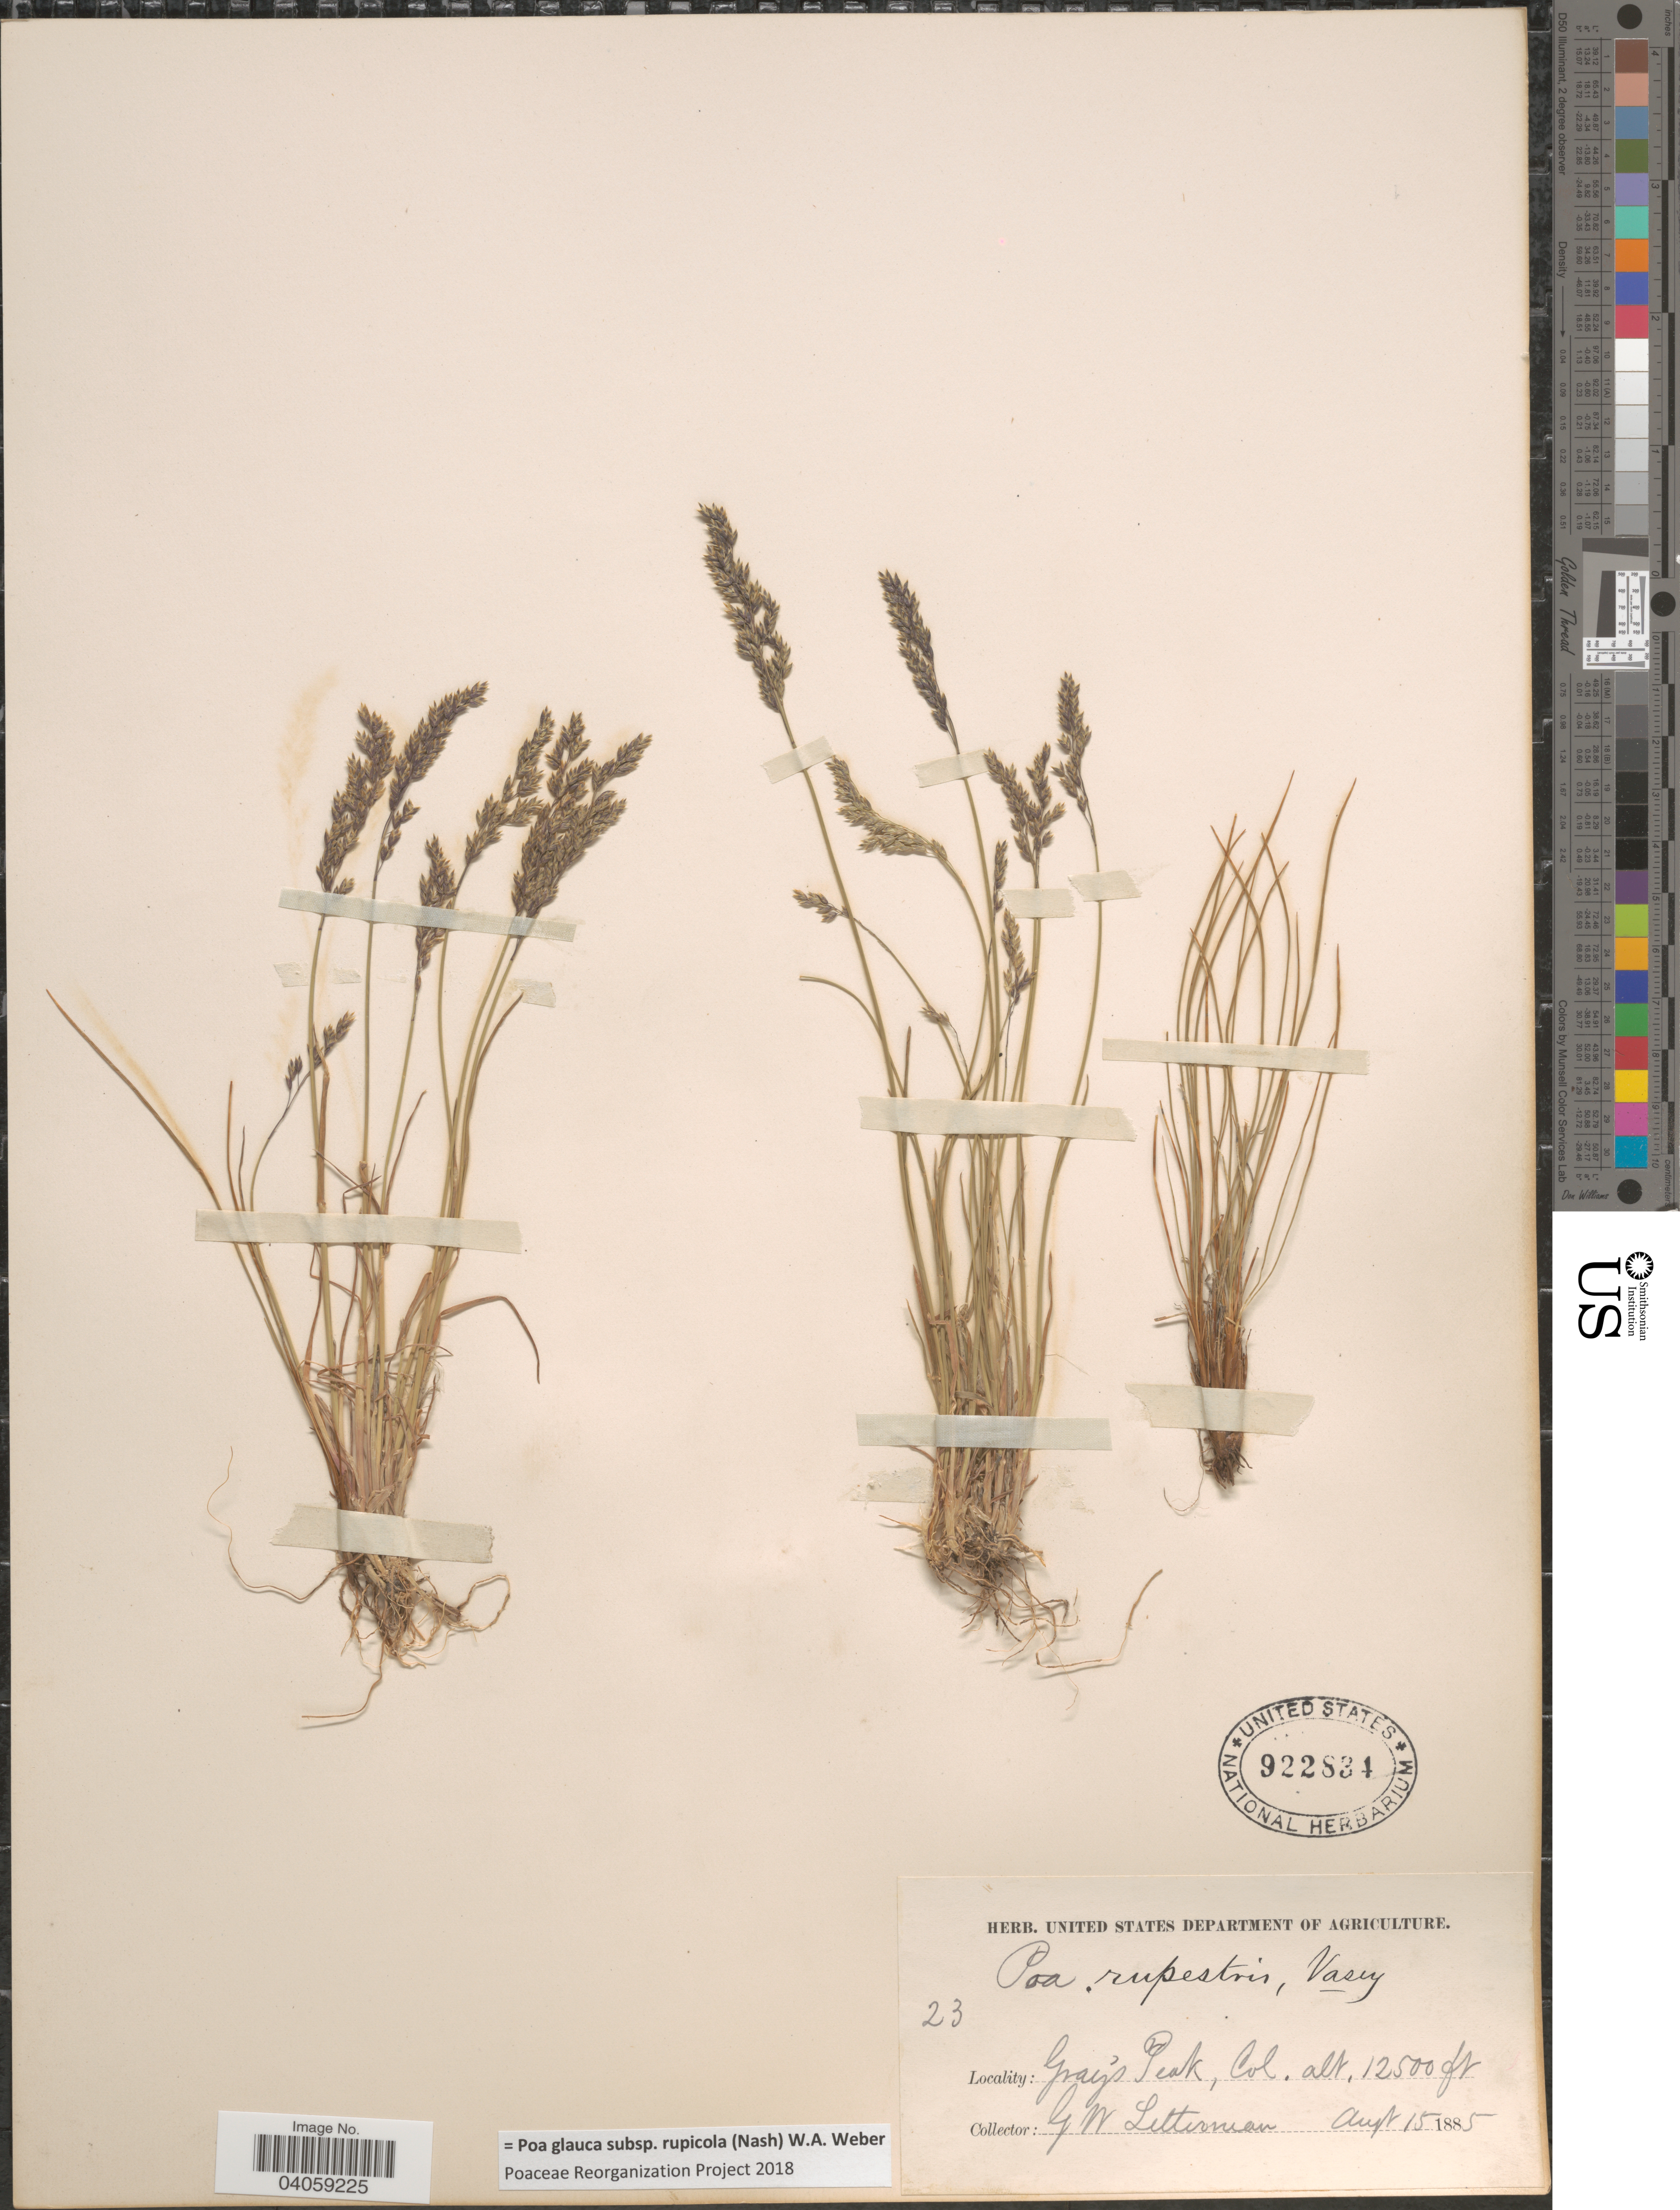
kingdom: Plantae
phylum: Tracheophyta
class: Liliopsida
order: Poales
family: Poaceae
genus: Poa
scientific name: Poa glauca subsp. rupicola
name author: (Nash) W.A. Weber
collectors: G. W. Letterman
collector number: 23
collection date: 1885-08-15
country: United States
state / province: Colorado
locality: Gray's Peak.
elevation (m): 3810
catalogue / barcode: US 922834